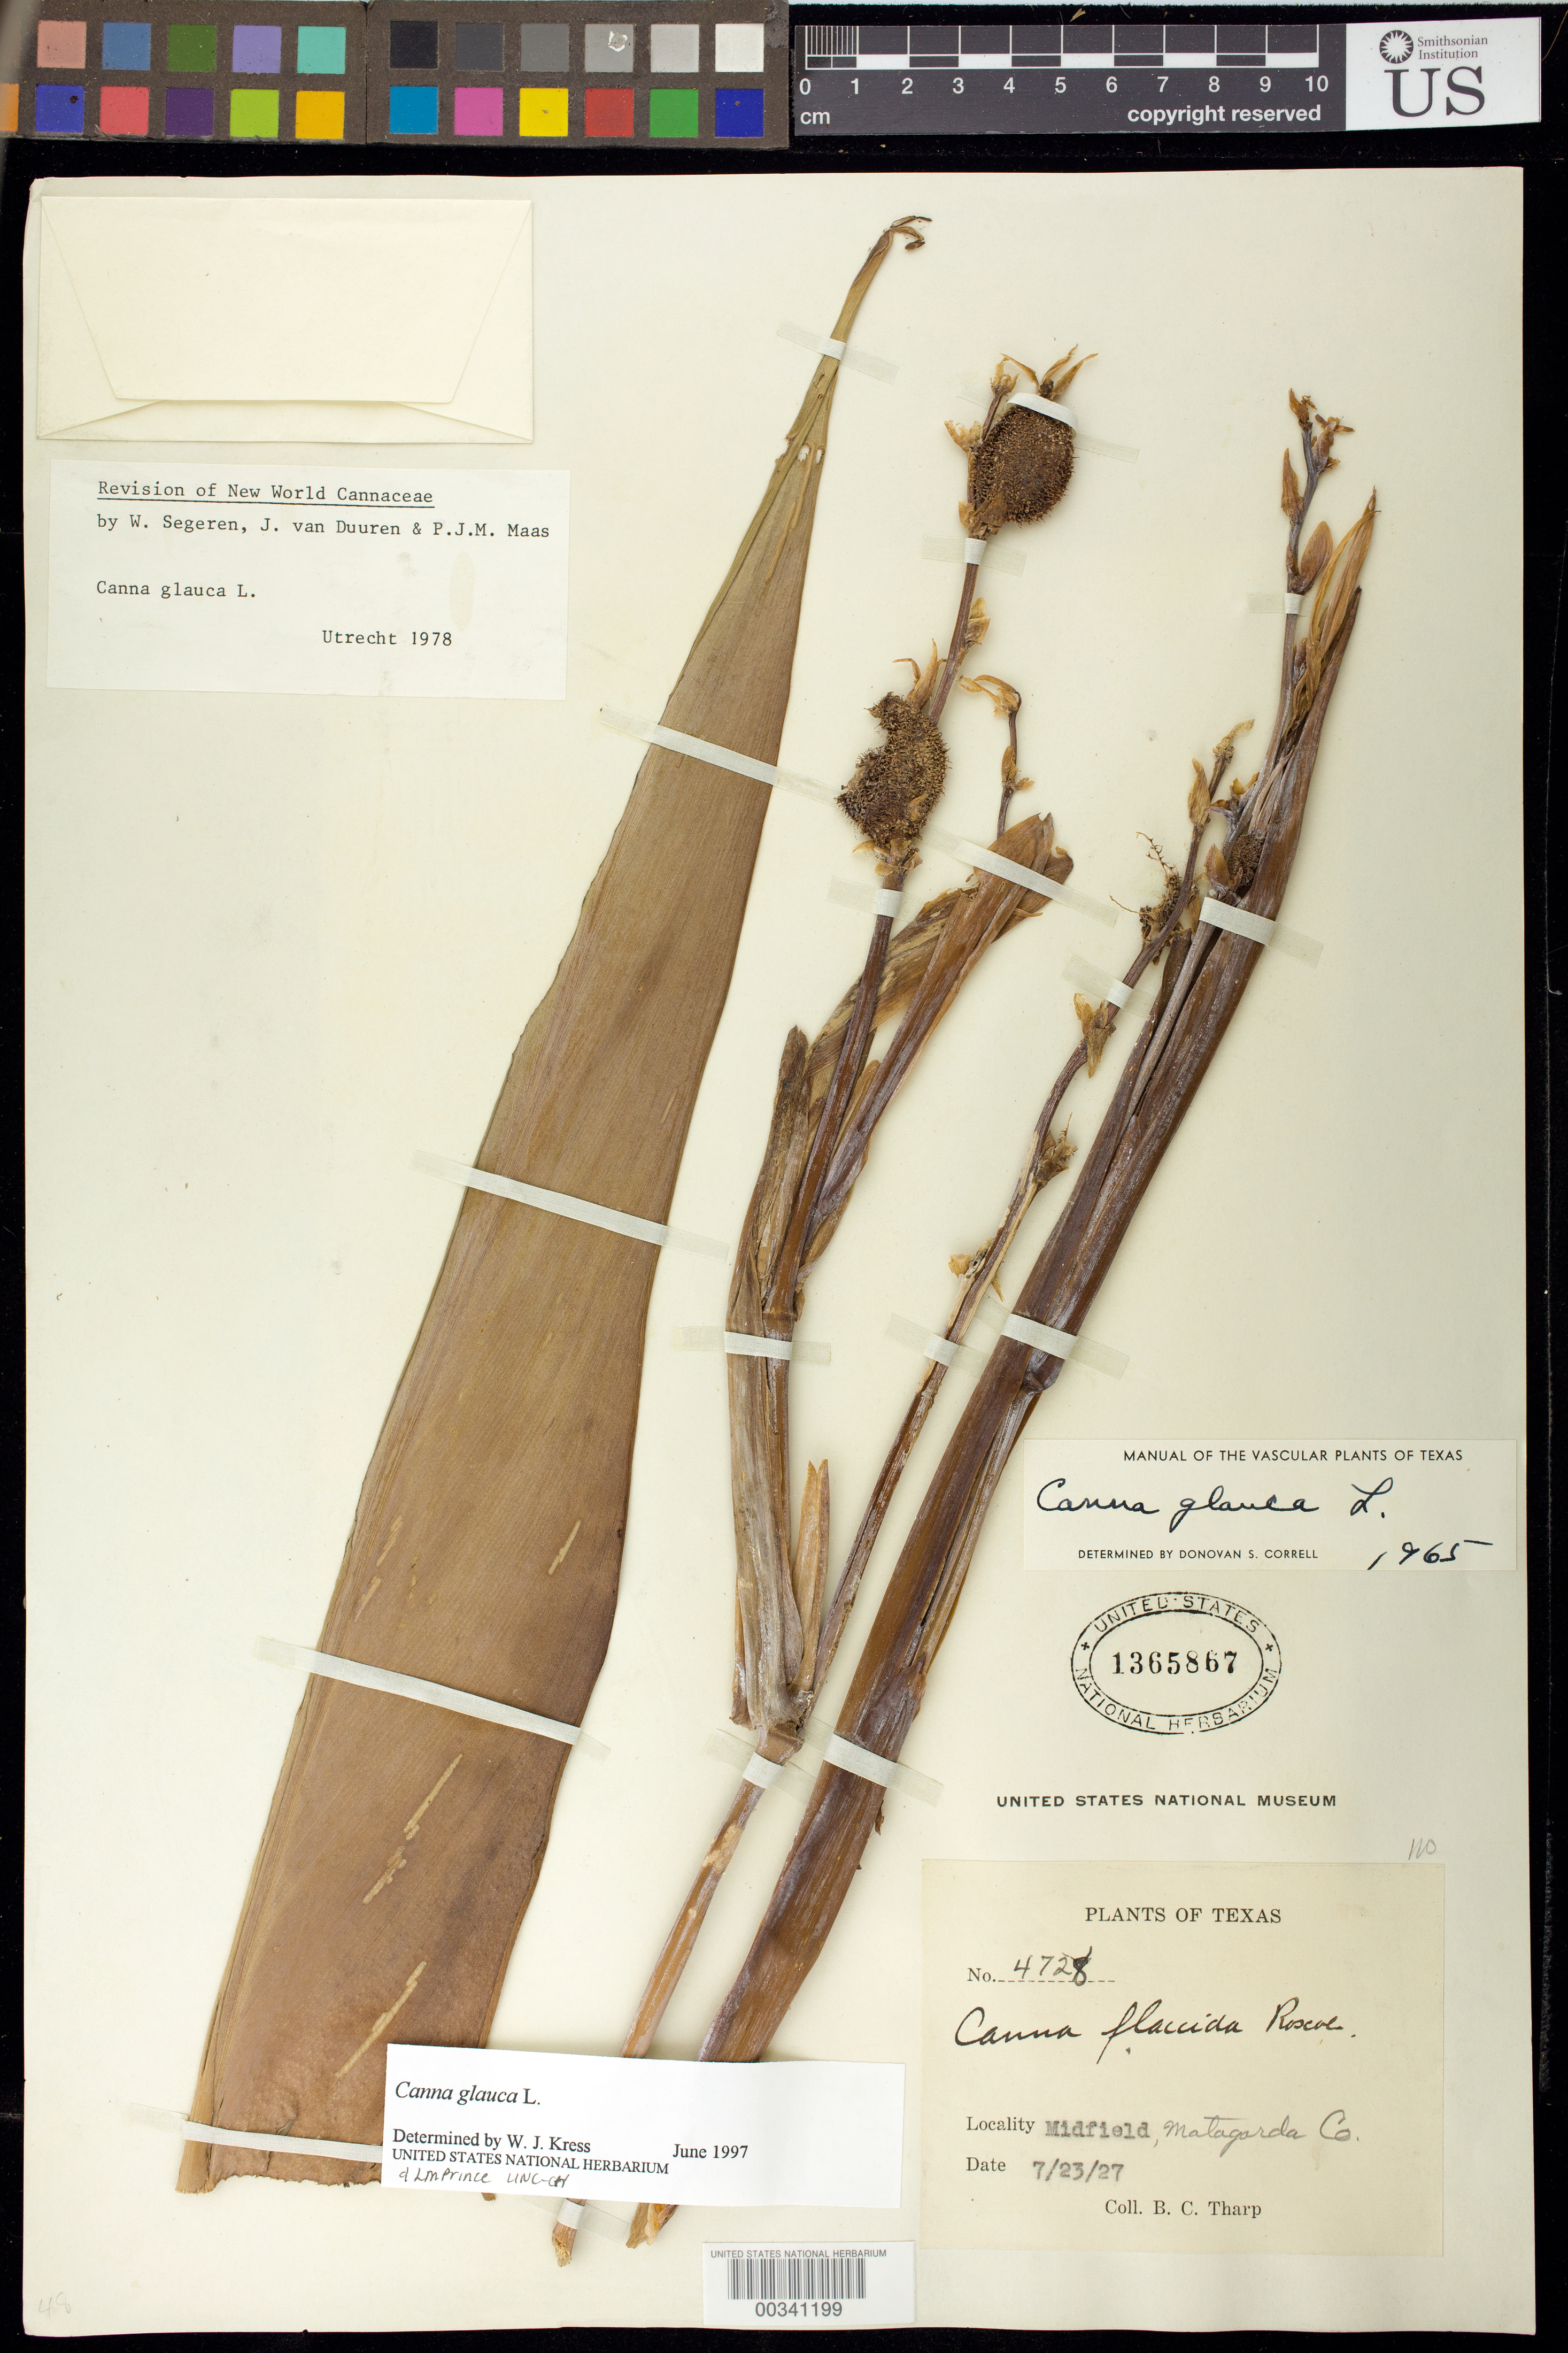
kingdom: Plantae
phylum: Tracheophyta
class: Liliopsida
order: Zingiberales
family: Cannaceae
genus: Canna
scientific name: Canna glauca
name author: L.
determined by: Segeren, W.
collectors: B. C. Tharp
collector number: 4728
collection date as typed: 23 Jul 1927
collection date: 1927-07-23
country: United States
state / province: Texas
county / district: Matagorda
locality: Midfield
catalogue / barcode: US 1365867